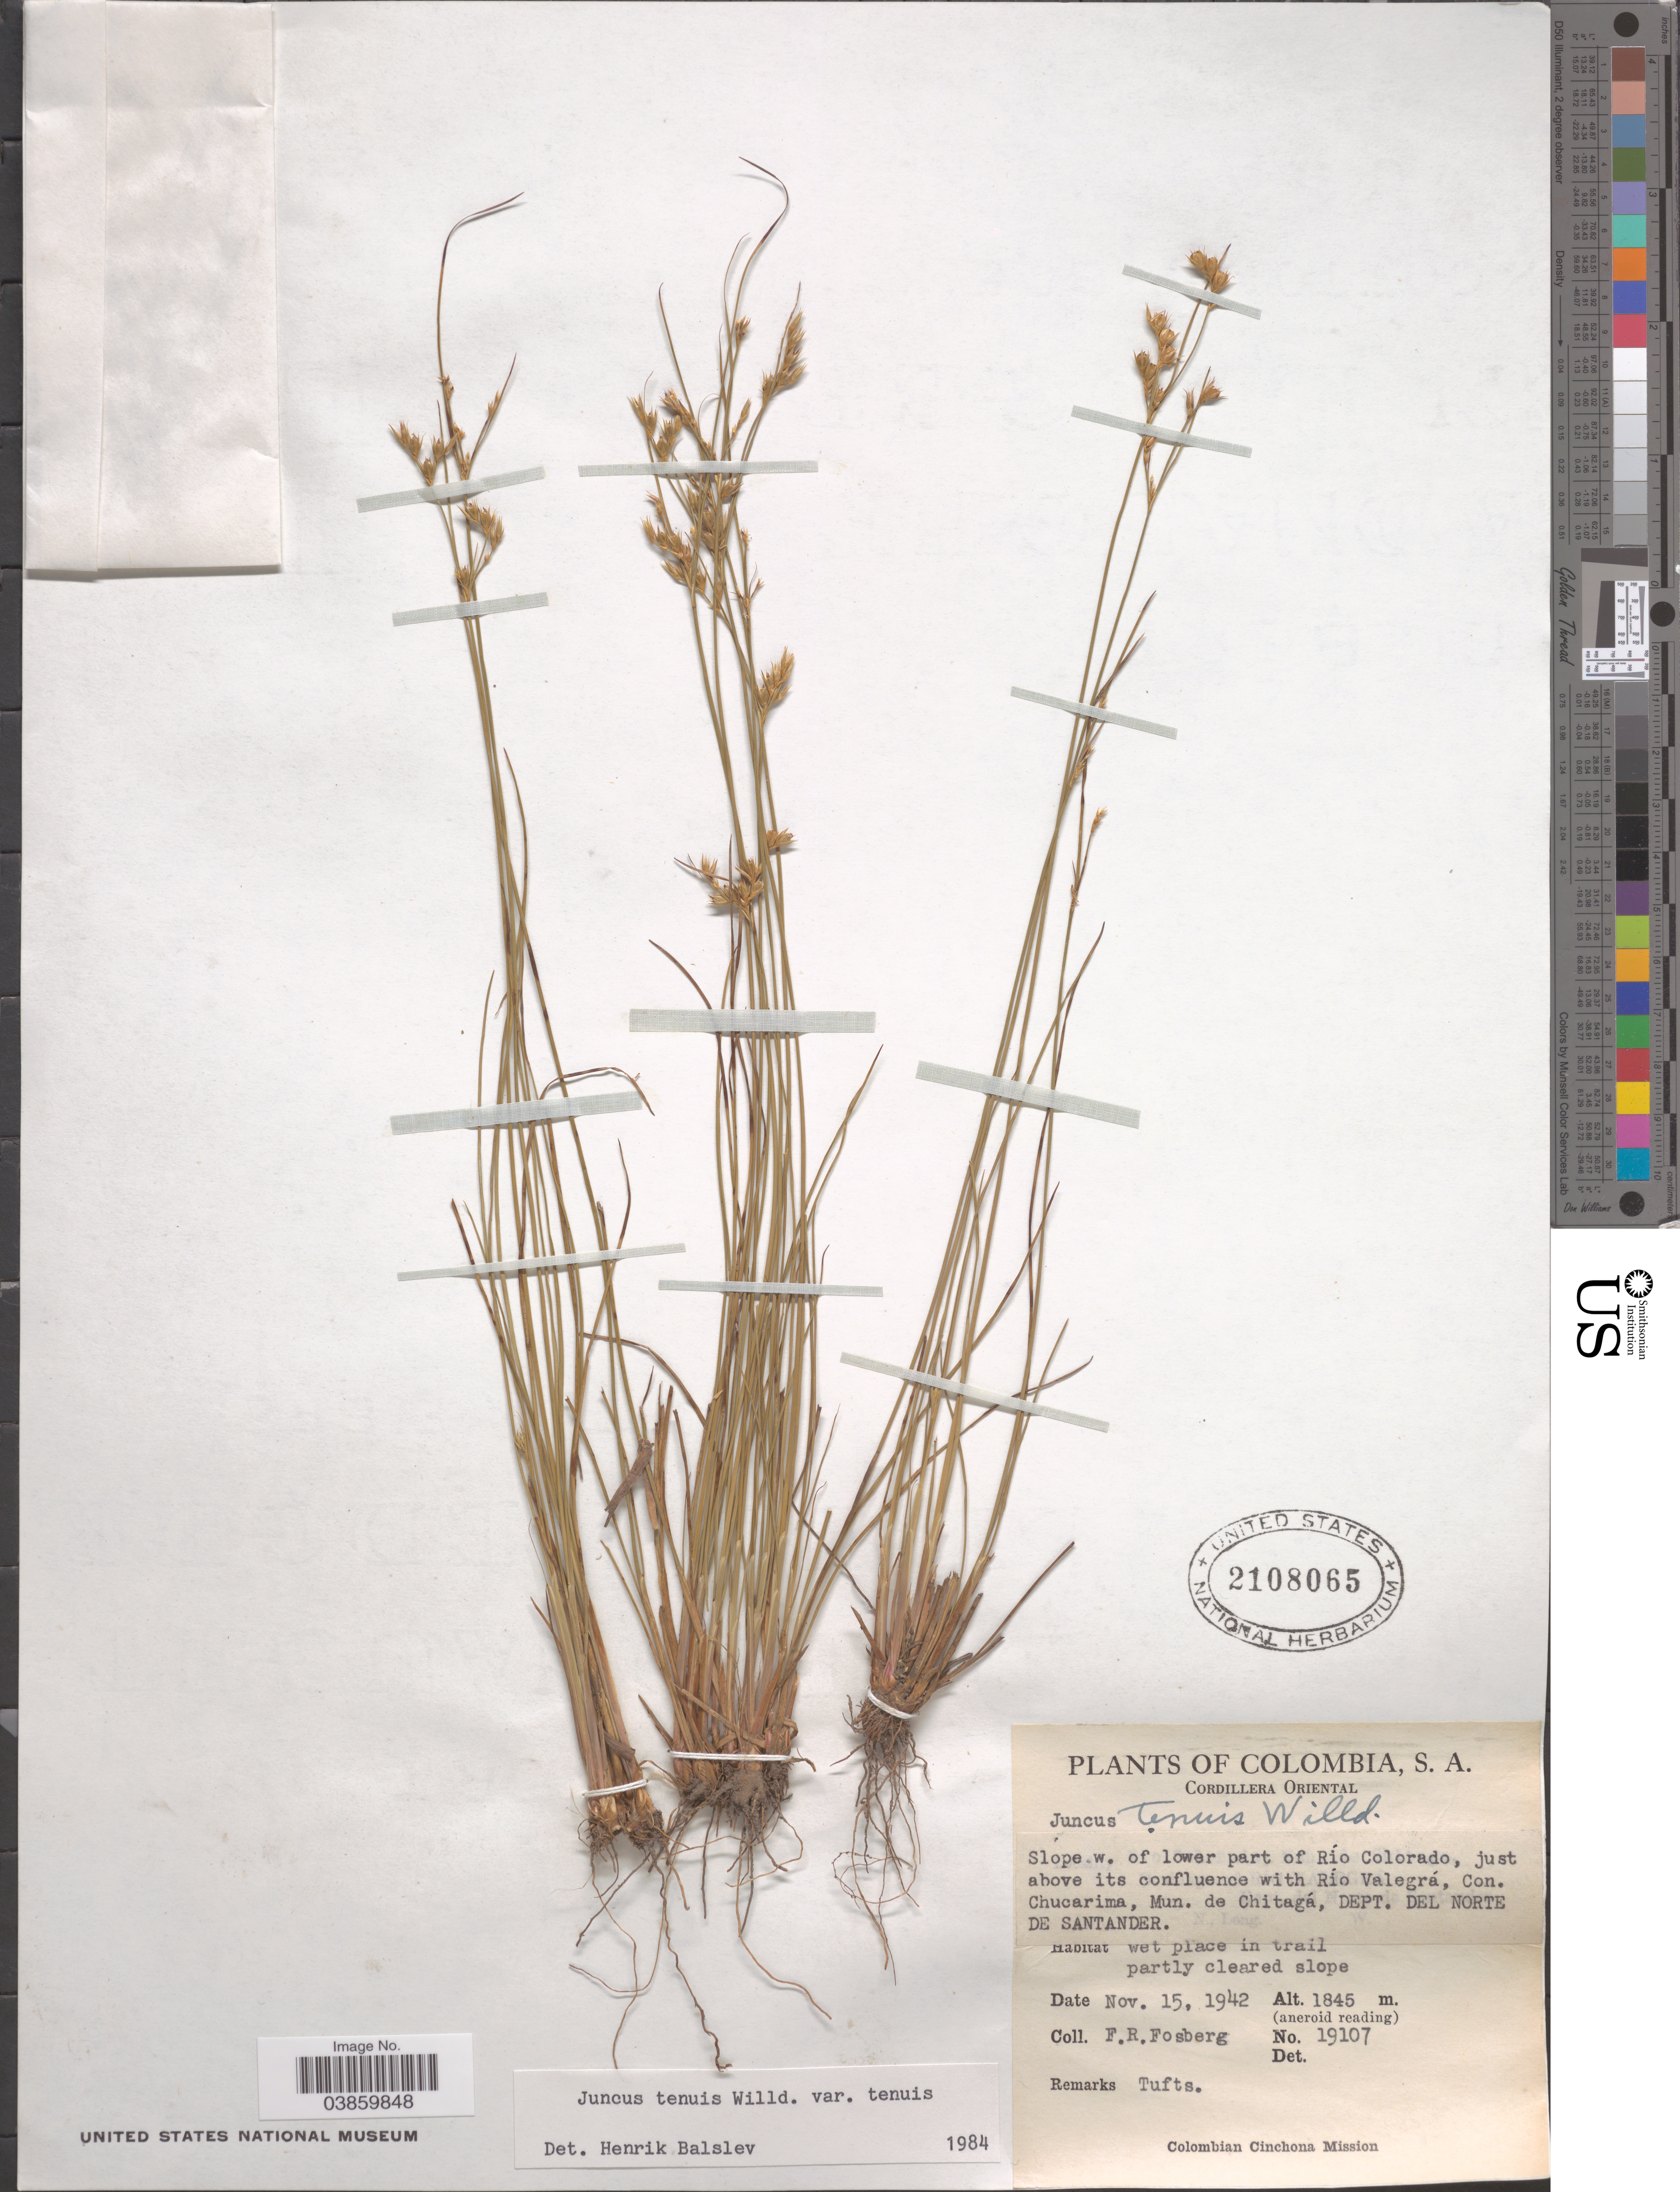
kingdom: Plantae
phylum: Tracheophyta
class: Liliopsida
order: Poales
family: Juncaceae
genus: Juncus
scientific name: Juncus tenuis var. tenuis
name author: Willd.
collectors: F. R. Fosberg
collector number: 19107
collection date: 1942-11-15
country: Colombia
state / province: Norte de Santander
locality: Cordillera Oriental. Slope w. of lower part of Río Colorado, just above its confluence with Río Valegrá, Con. Chucarima, Mun. de Chitagá, Dept. Del Norte De Santander.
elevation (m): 1845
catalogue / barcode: US 2108065